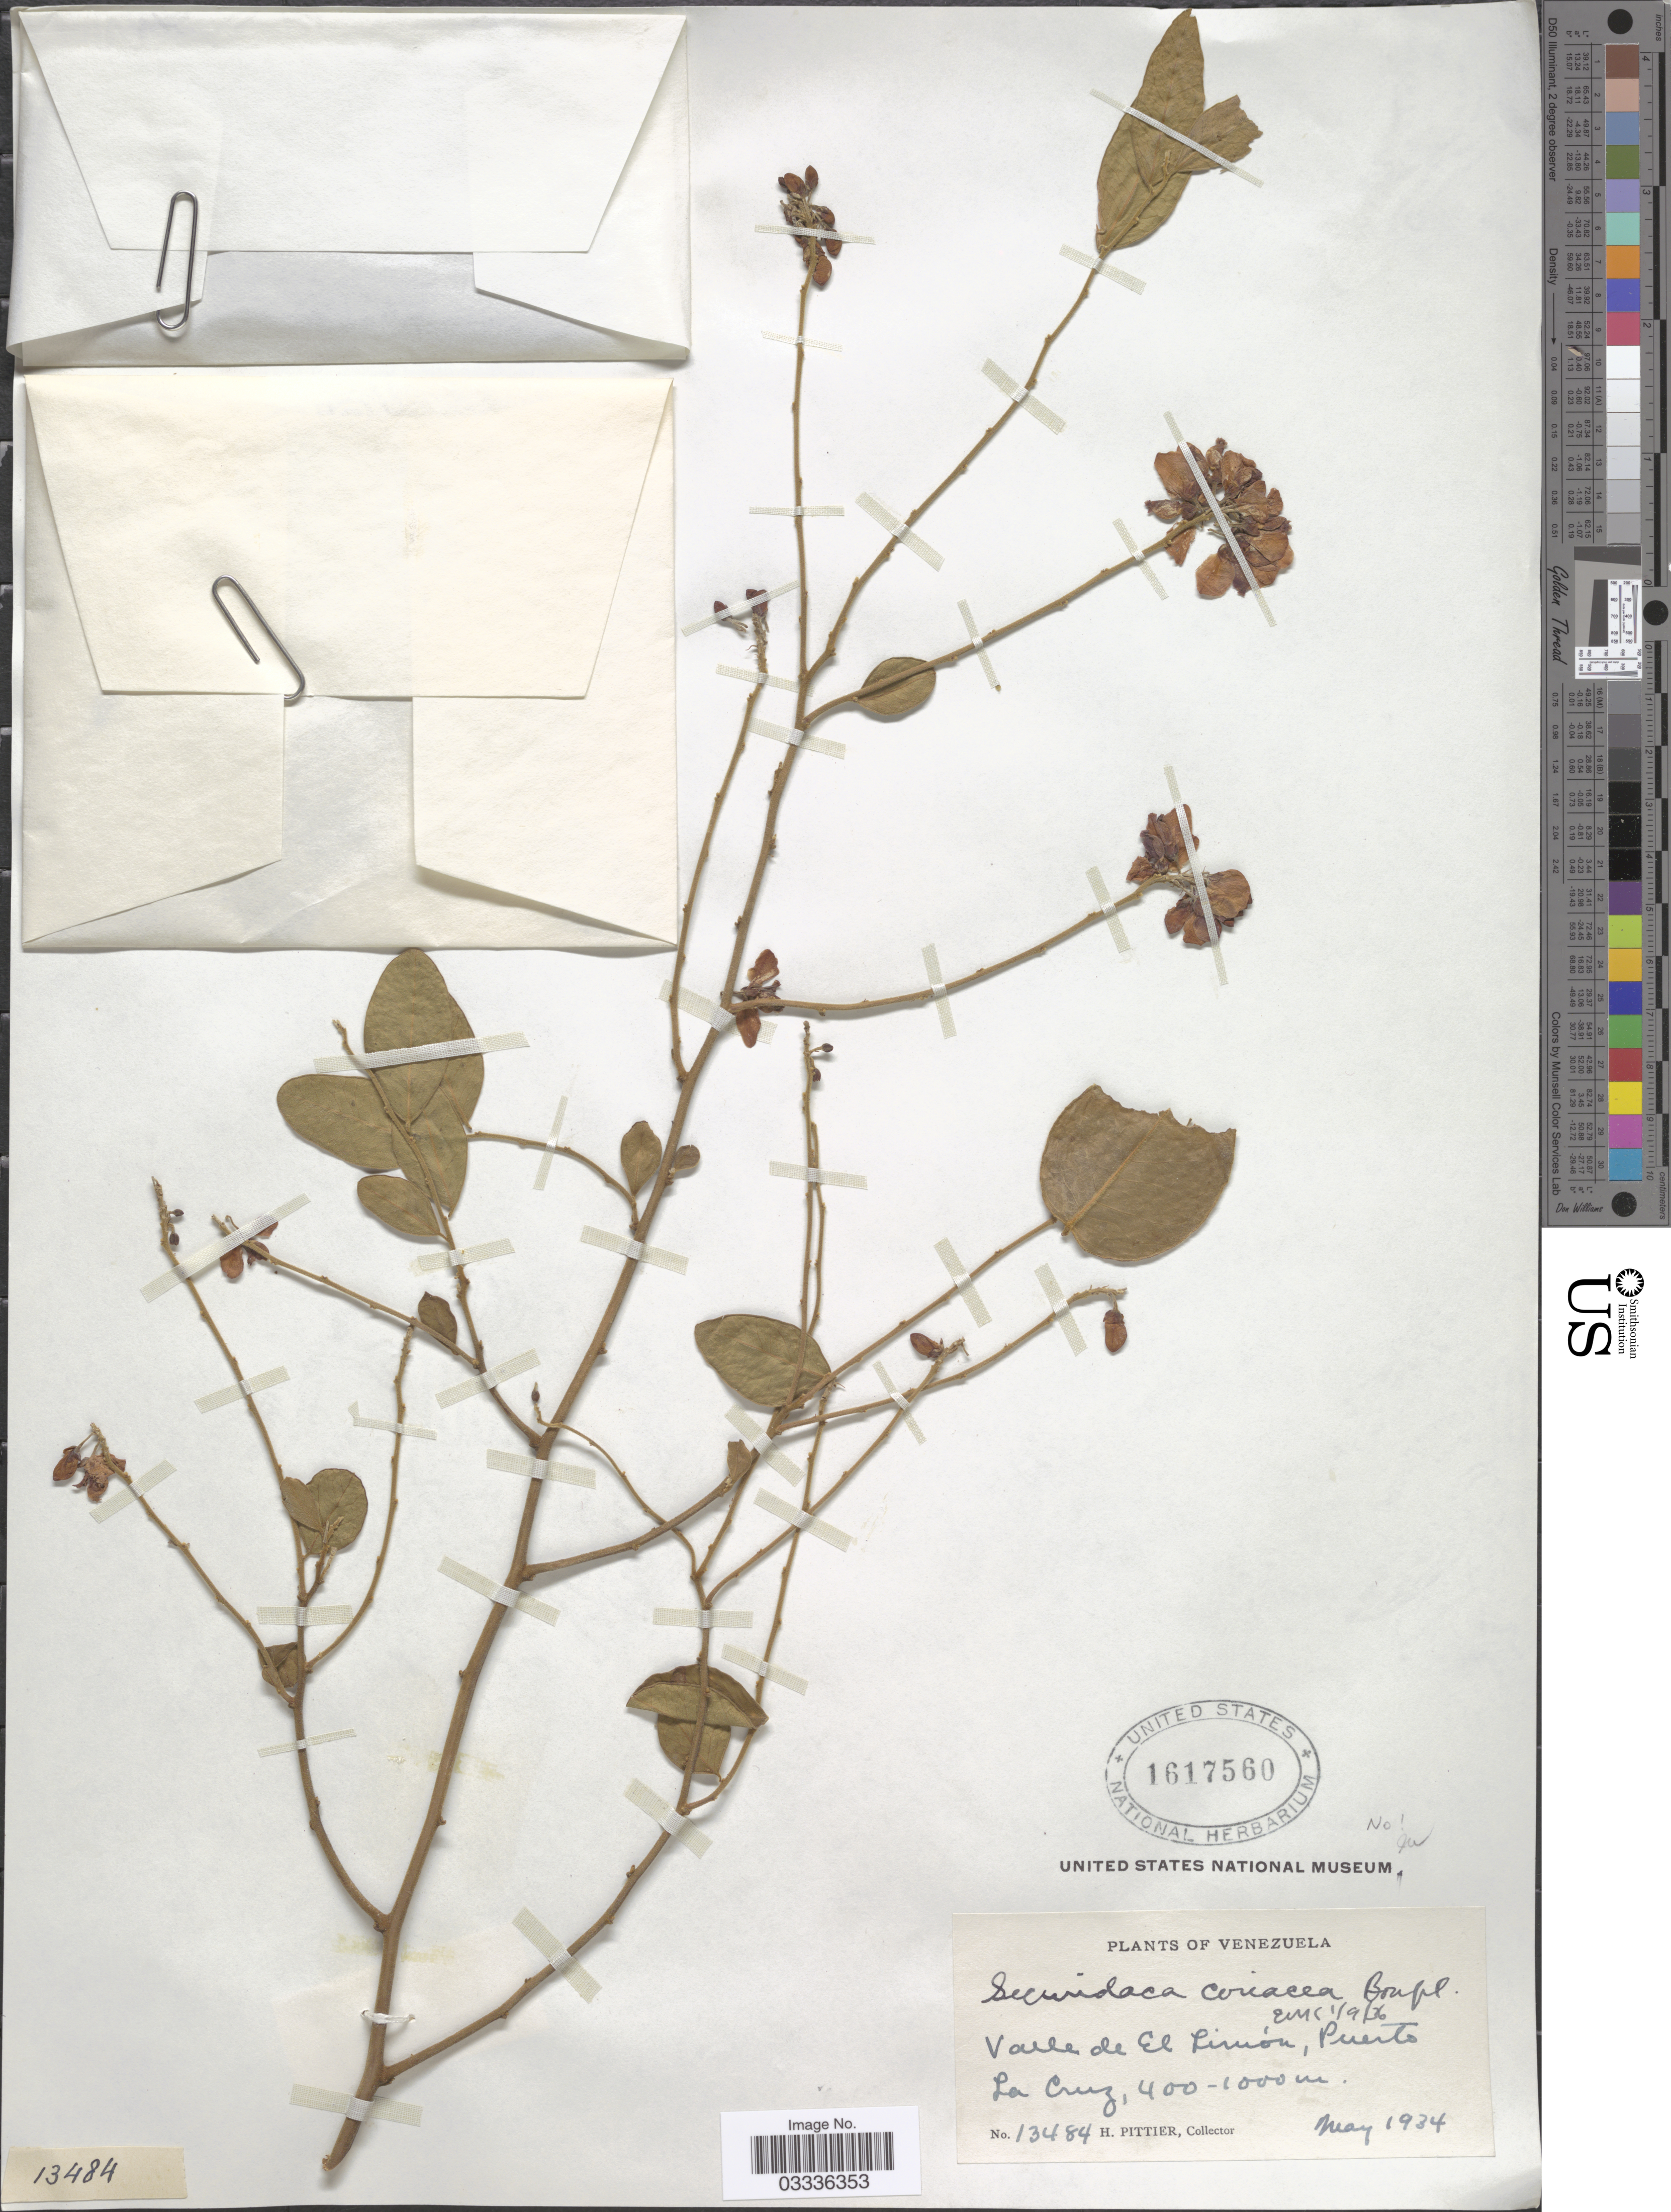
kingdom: Plantae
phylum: Tracheophyta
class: Magnoliopsida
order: Fabales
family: Polygalaceae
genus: Securidaca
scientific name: Securidaca coriacea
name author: Bonpl. ex Steud.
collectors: H. F. Pittier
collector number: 13484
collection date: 1934-05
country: Venezuela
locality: Valle de El Limón, Puerto La Cruz.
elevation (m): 400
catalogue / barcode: US 1617560